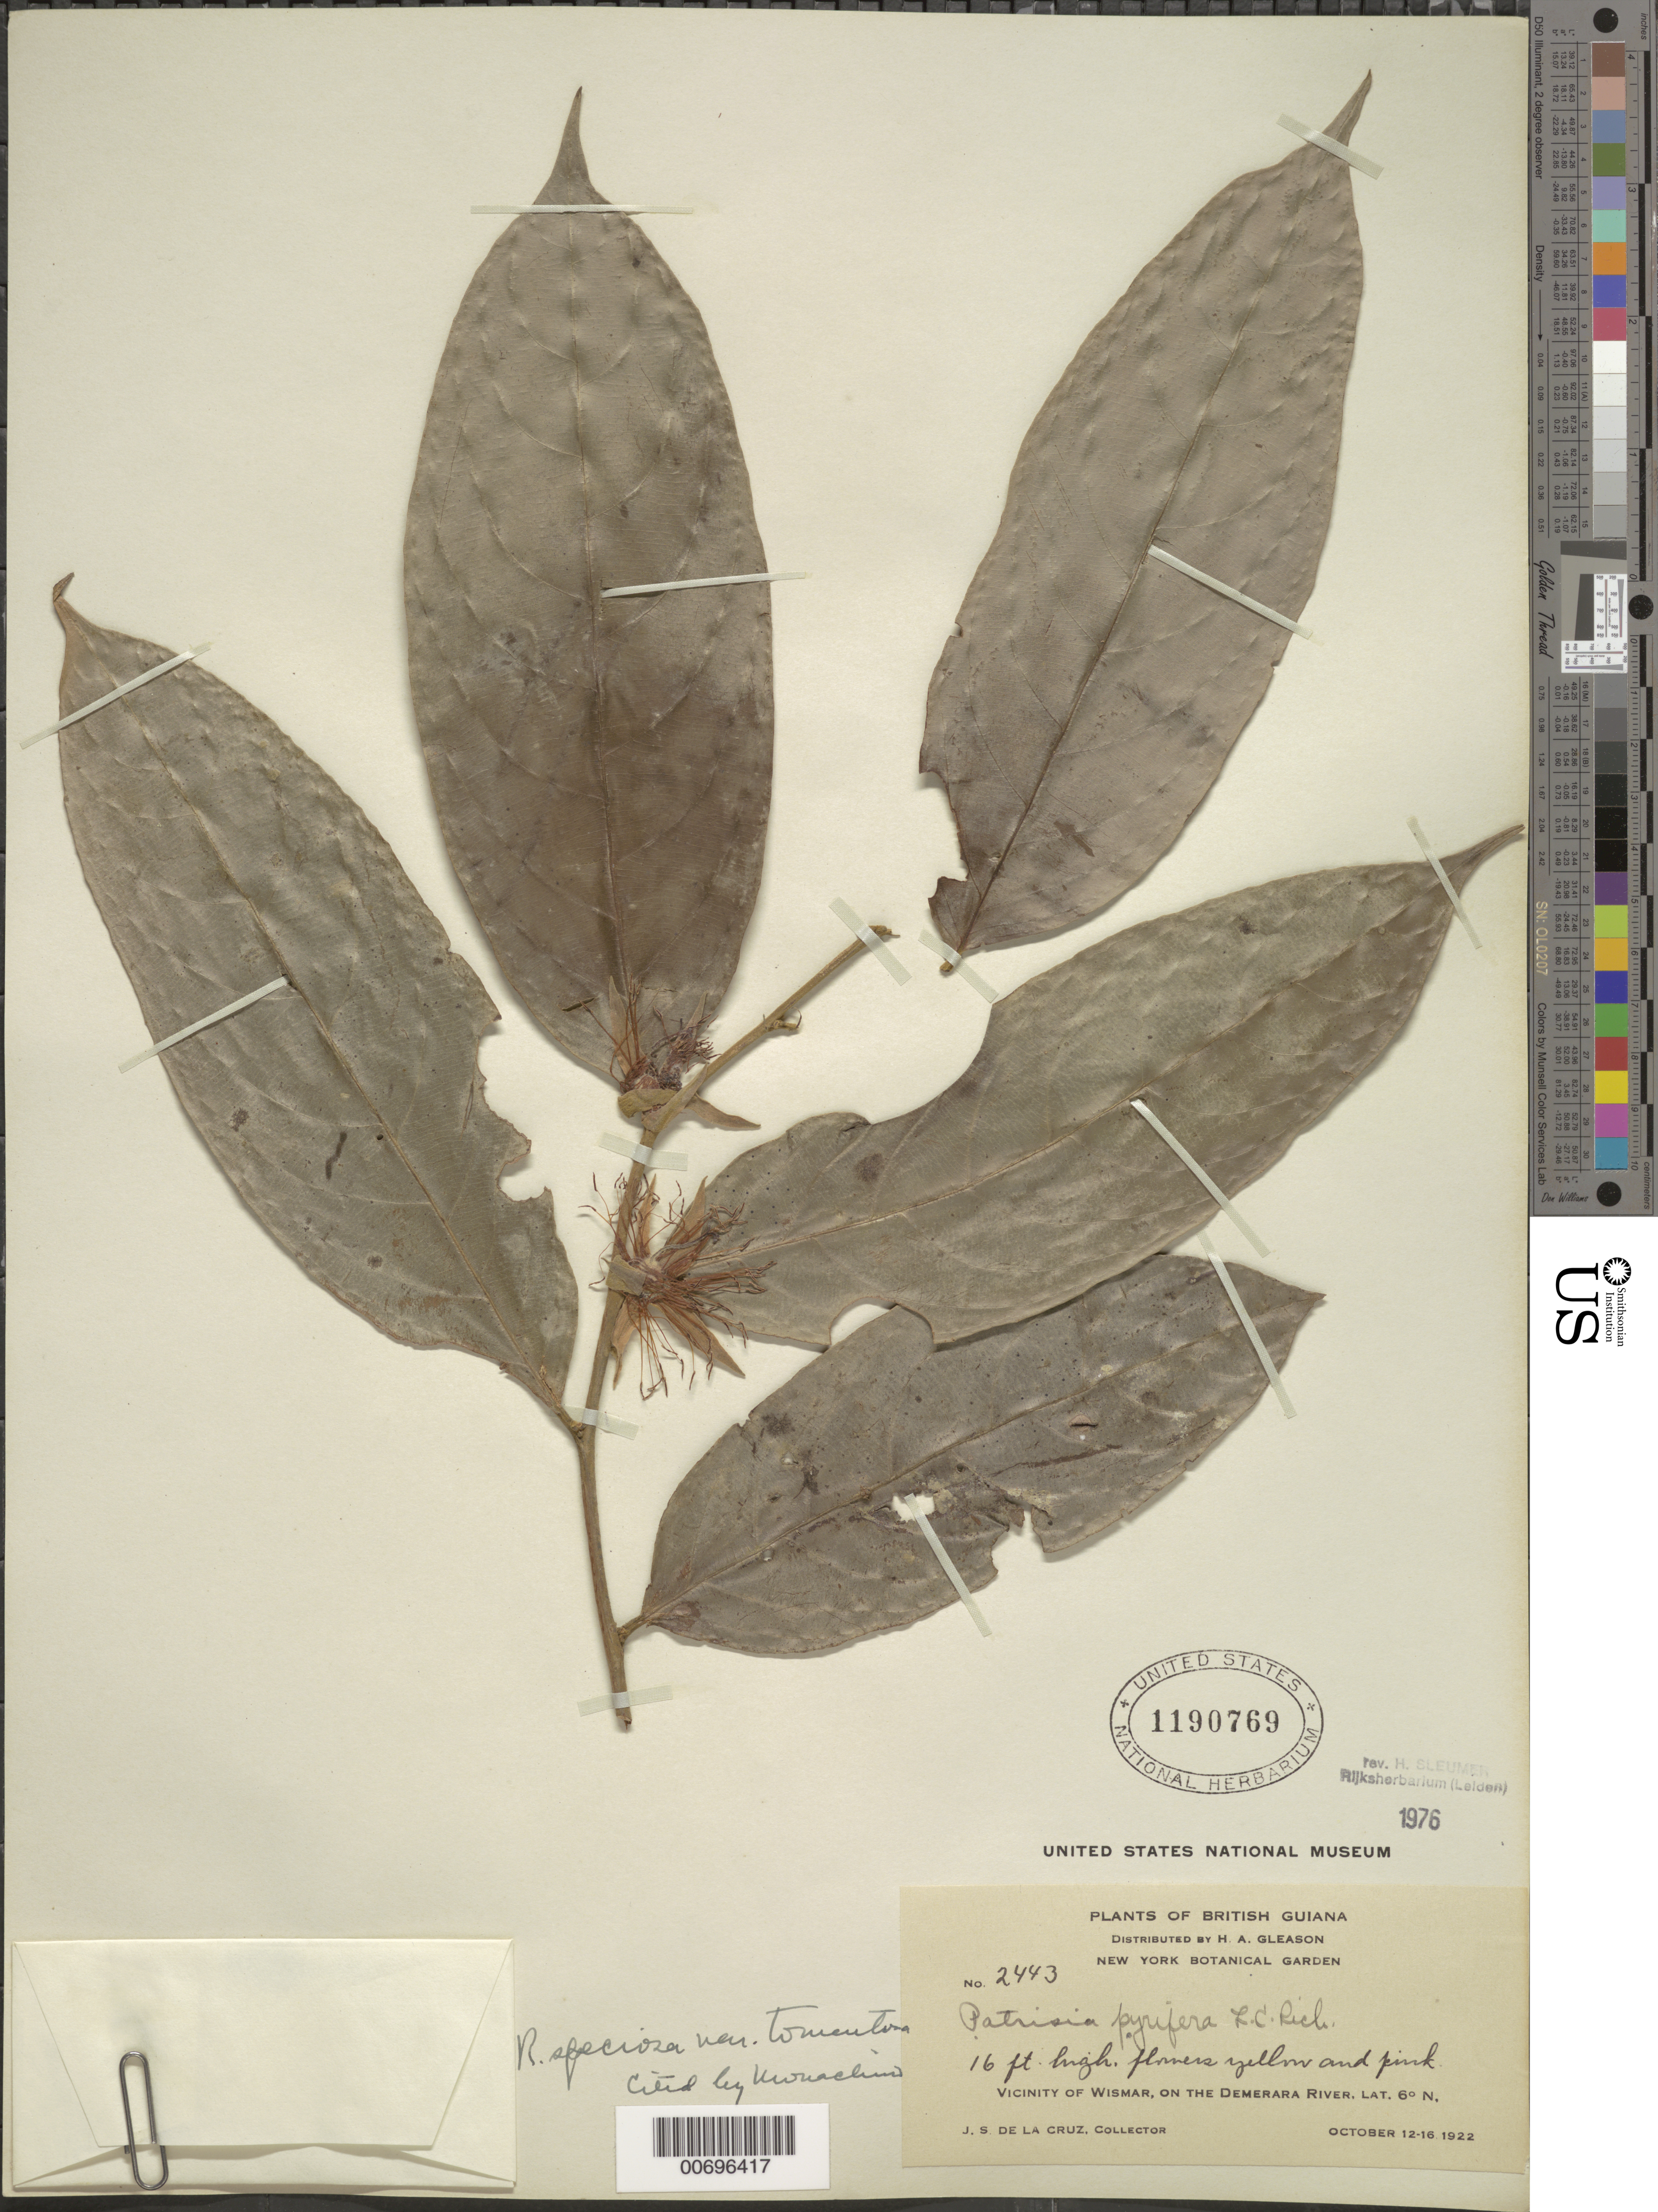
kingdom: Plantae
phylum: Tracheophyta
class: Magnoliopsida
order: Malpighiales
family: Salicaceae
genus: Ryania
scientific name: Ryania speciosa var. tomentosa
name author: (Miq.) Monach.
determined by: Sleumer, H. O.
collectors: J. S. de la Cruz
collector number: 2443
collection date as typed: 12-Oct-22 to 16-Oct-22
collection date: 1922-10-12/1922-10-16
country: Guyana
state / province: U. Demerara-Berbice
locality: Wismar vic., on the Demerara River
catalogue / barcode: US 1190769